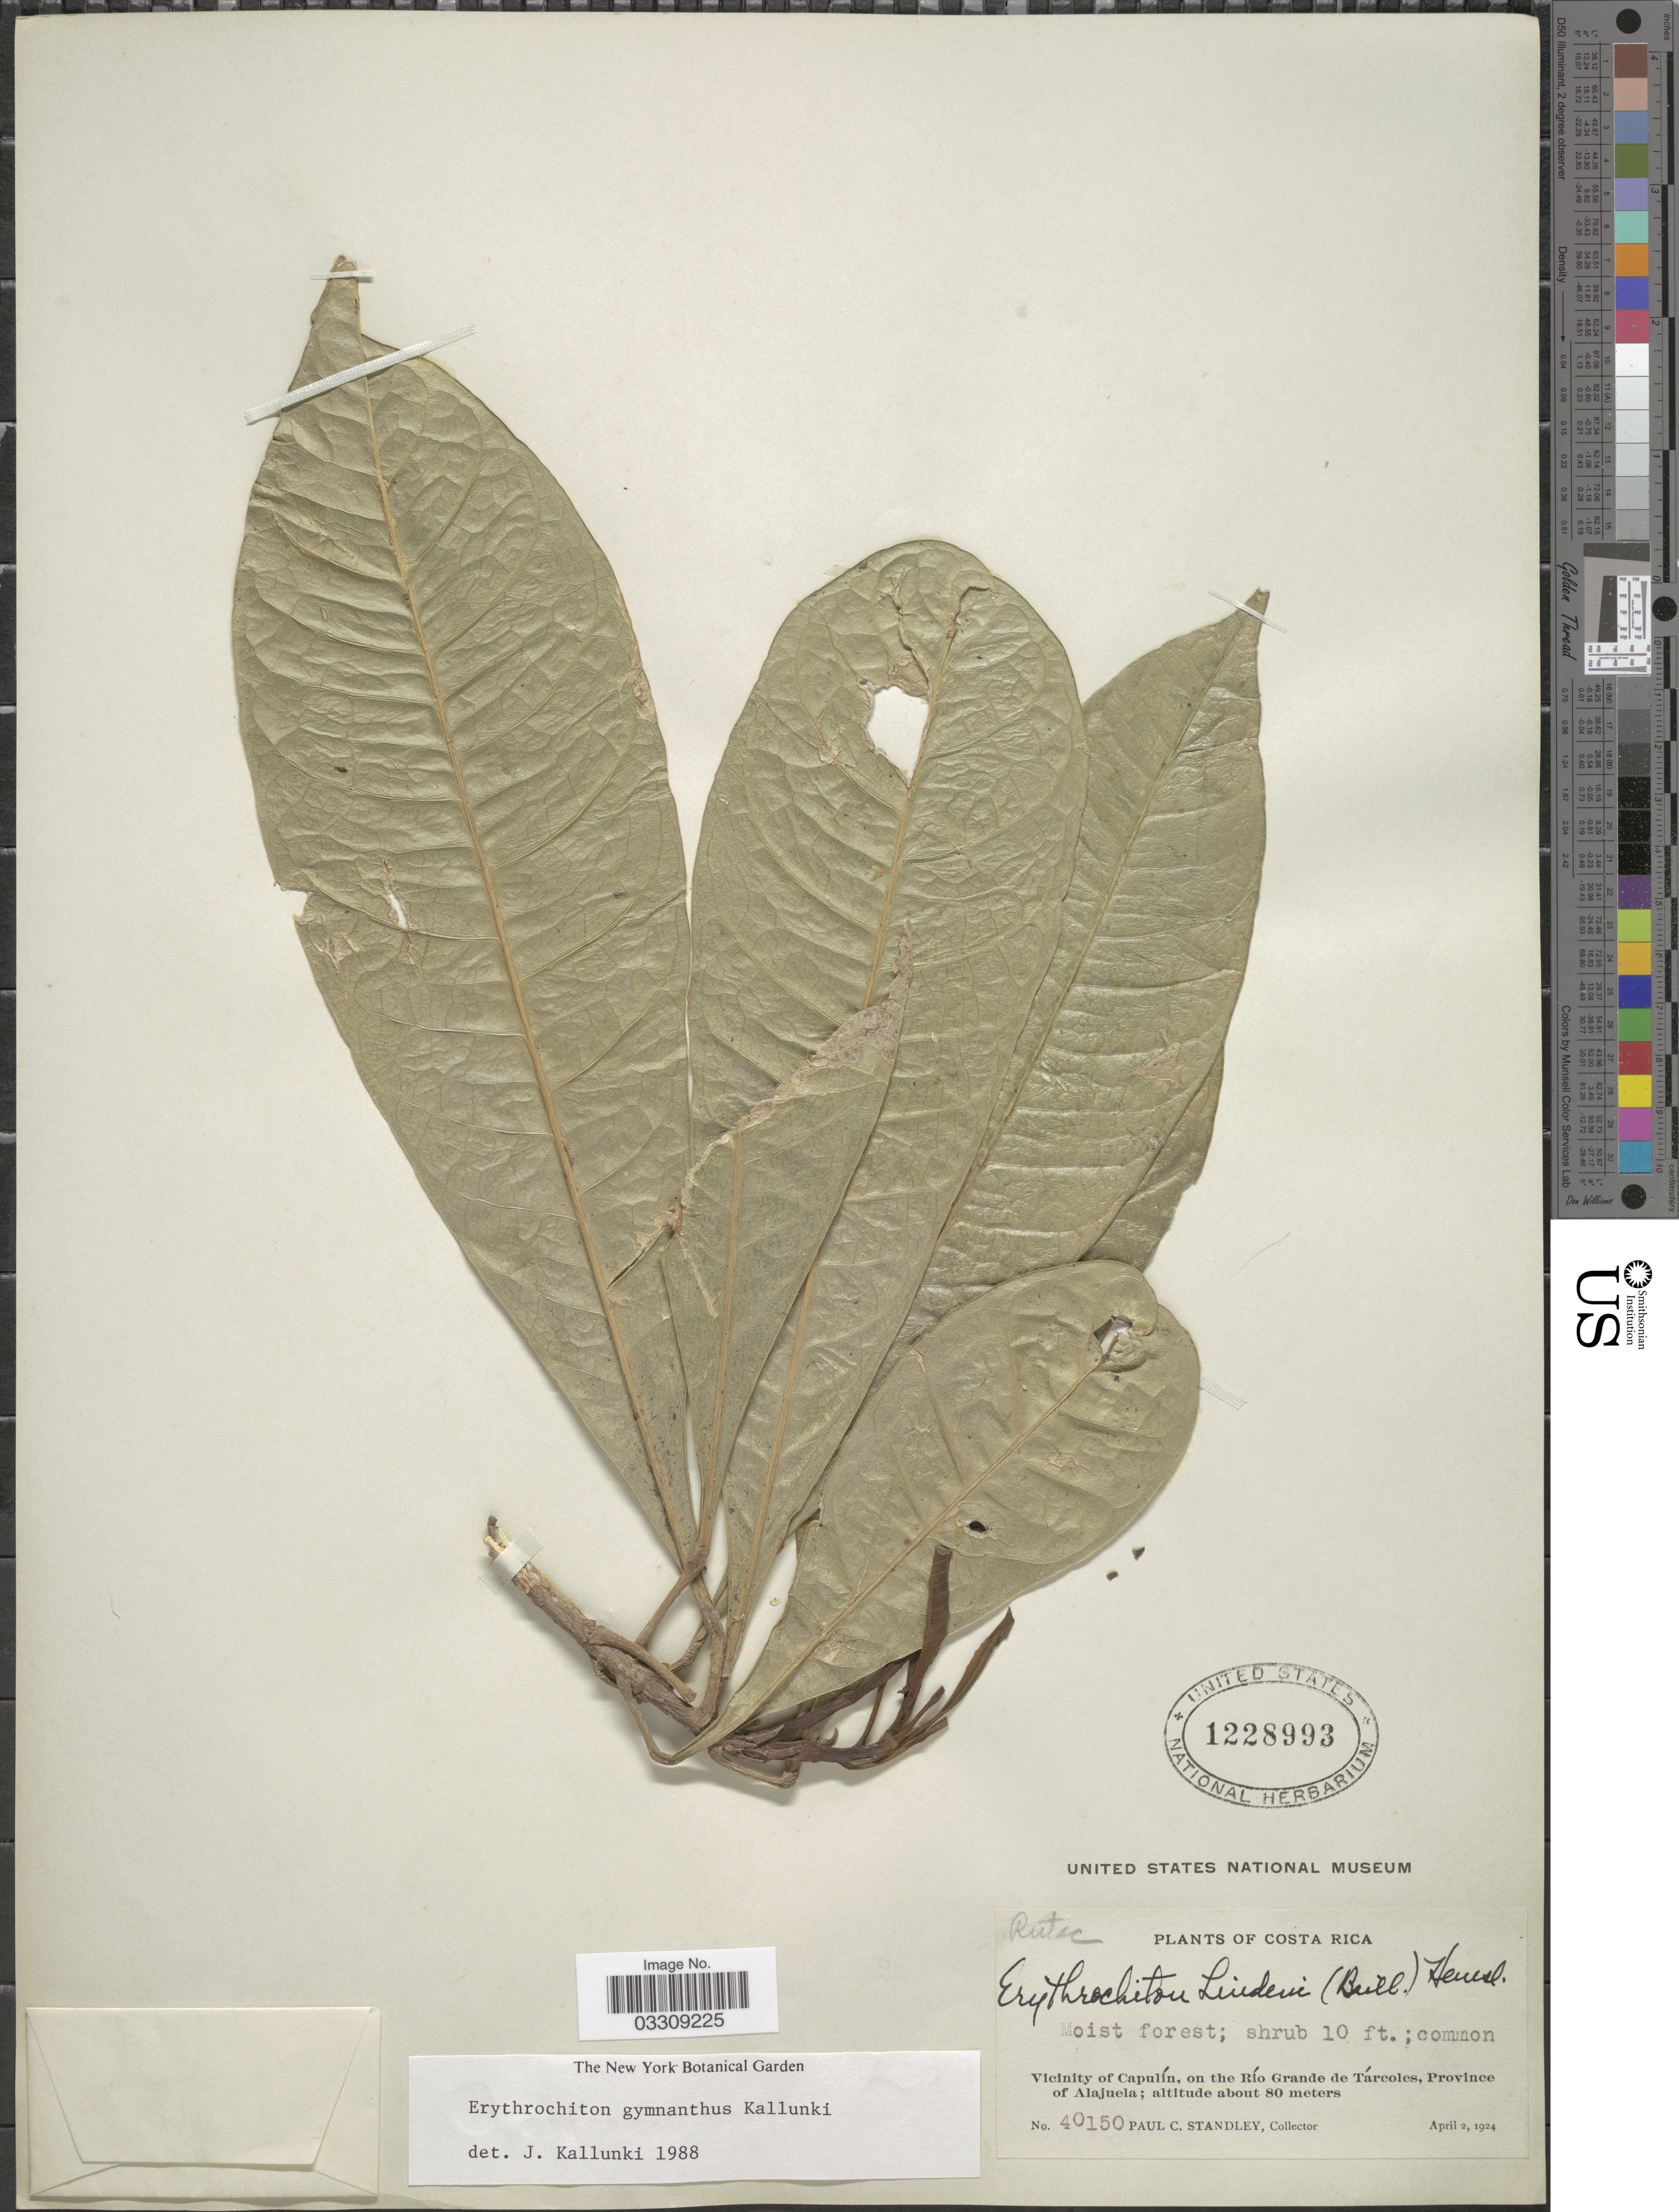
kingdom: Plantae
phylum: Tracheophyta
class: Magnoliopsida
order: Sapindales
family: Rutaceae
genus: Erythrochiton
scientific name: Erythrochiton gymnanthes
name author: Kallunki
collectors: P. C. Standley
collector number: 40150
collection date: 1924-04-02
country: Costa Rica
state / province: Alajuela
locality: Vicinity of Capulín, on the Río Grande de Tárcoles.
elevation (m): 80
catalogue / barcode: US 1228993